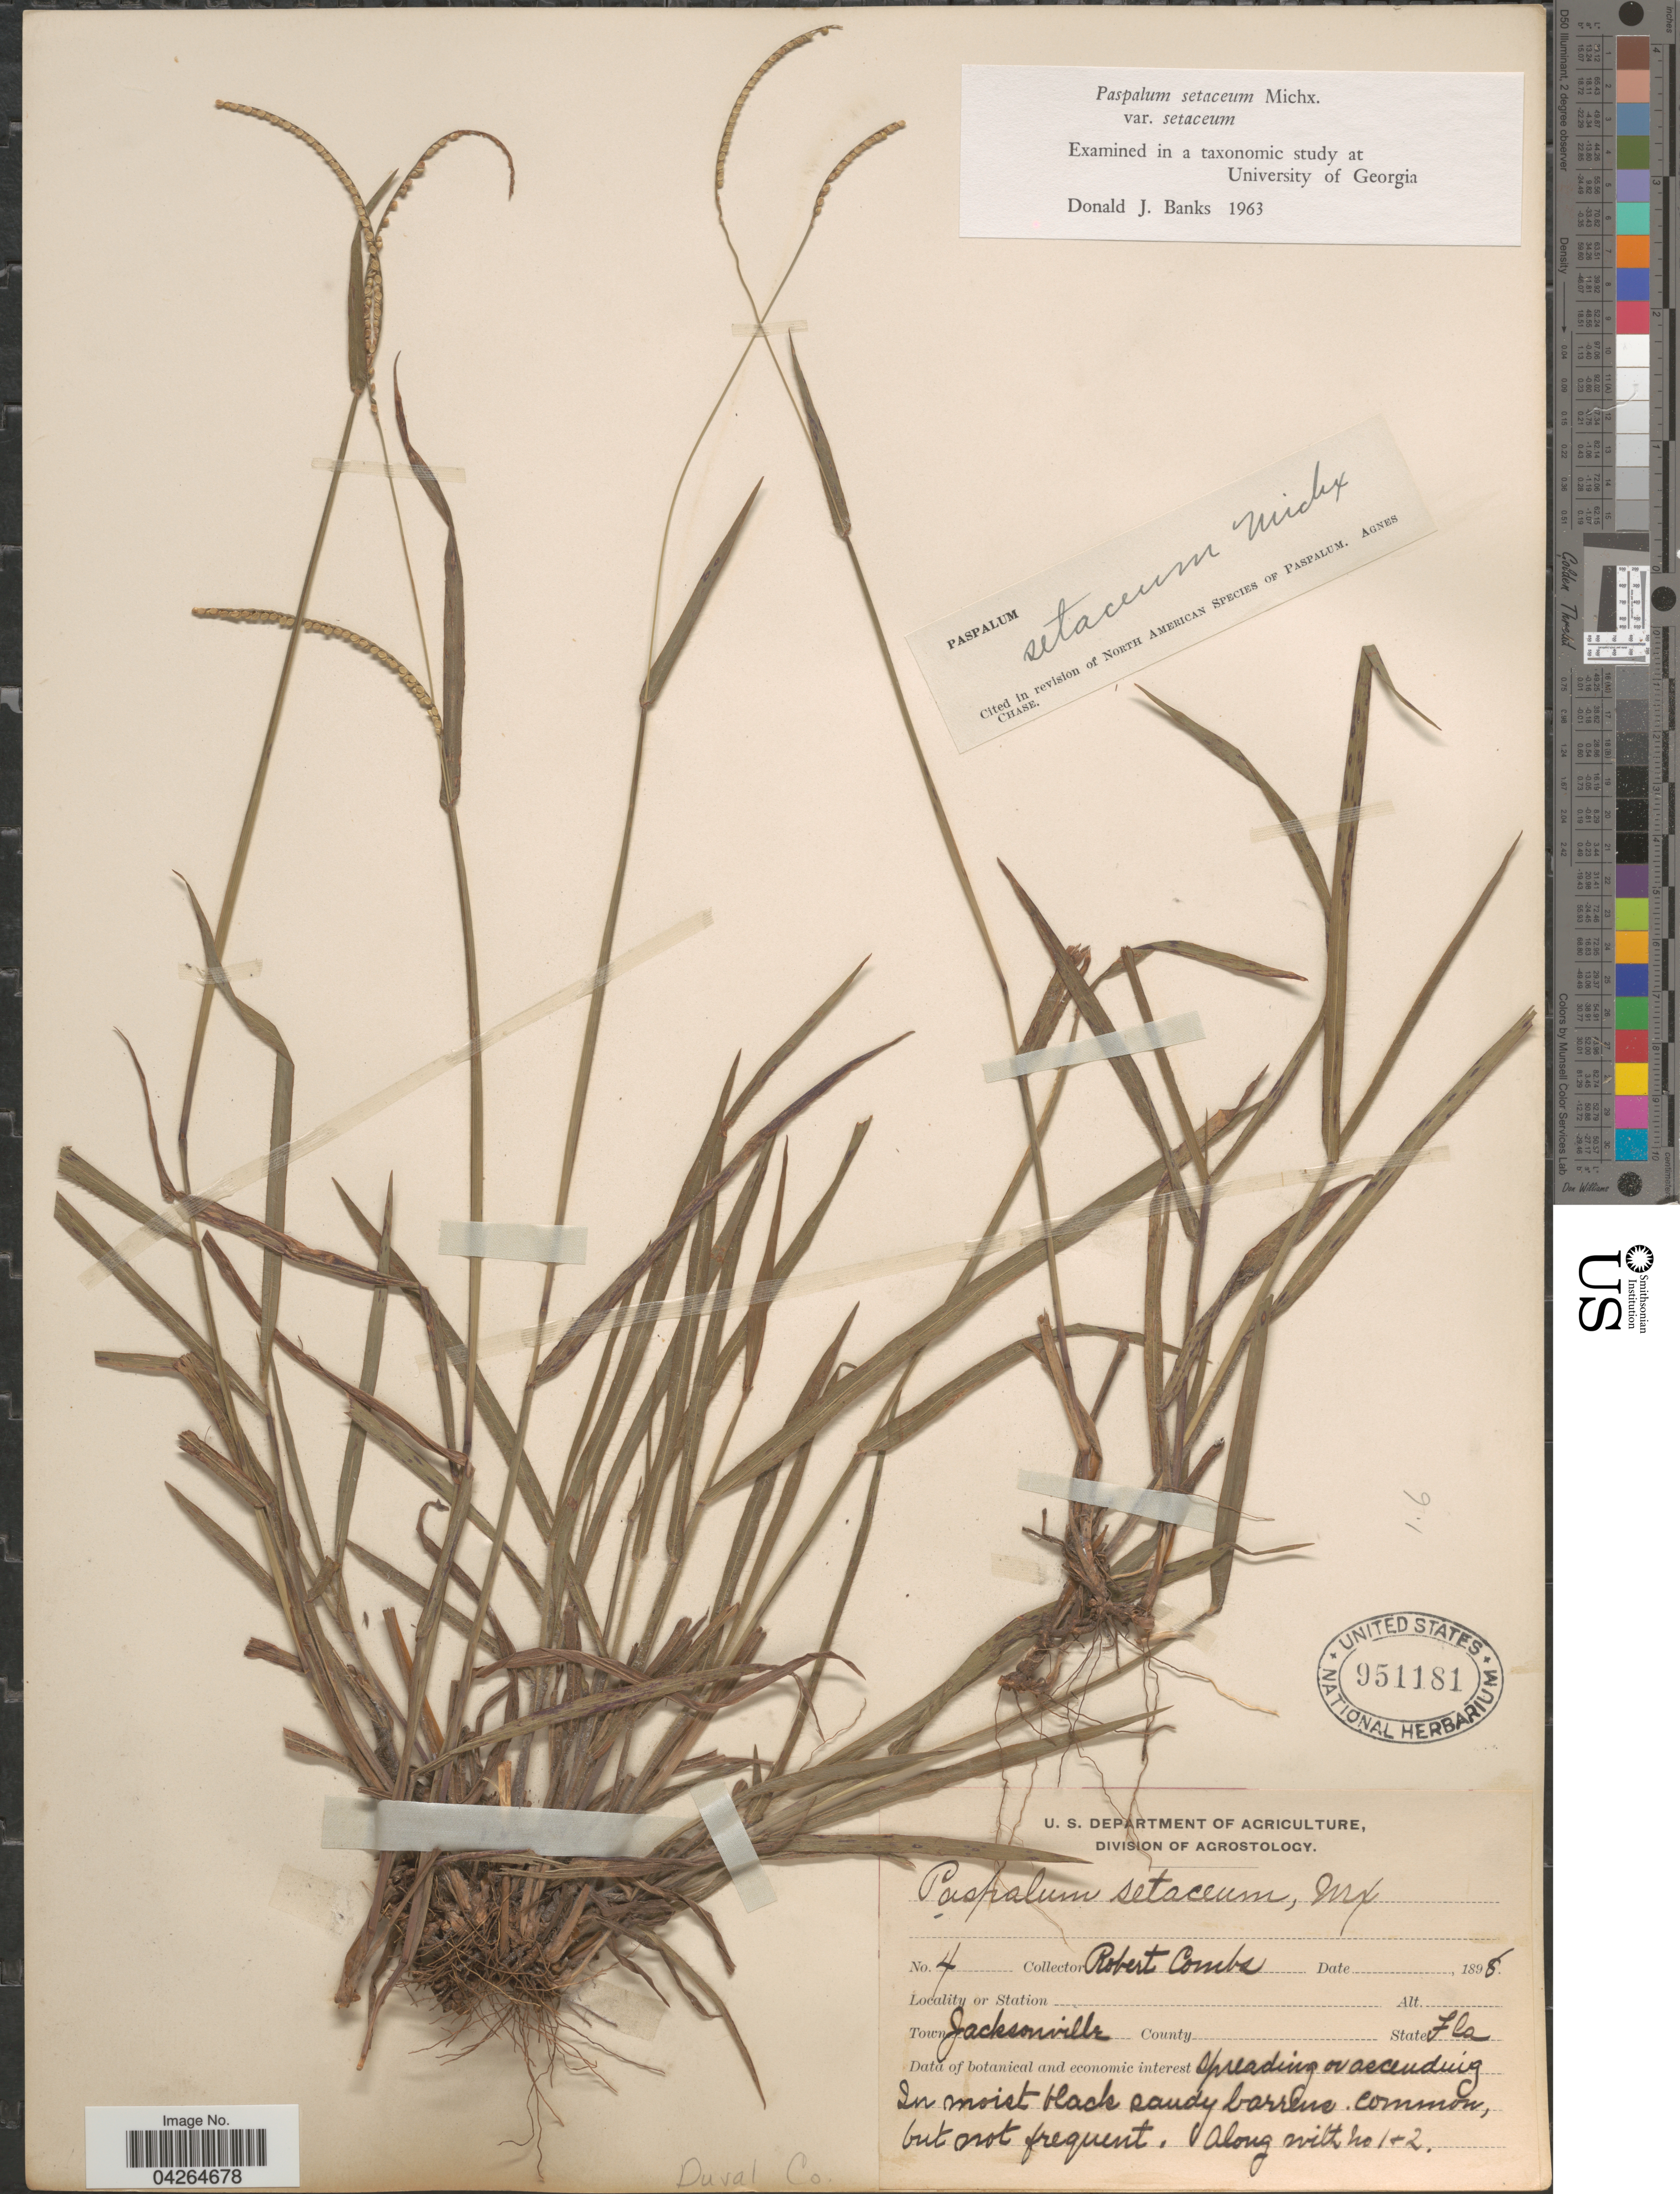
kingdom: Plantae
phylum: Tracheophyta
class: Liliopsida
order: Poales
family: Poaceae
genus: Paspalum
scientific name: Paspalum setaceum var. setaceum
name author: Michx.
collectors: R. Combs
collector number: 4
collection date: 1898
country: United States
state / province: Florida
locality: Town Jacksonville. Duval Co.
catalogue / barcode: US 951181